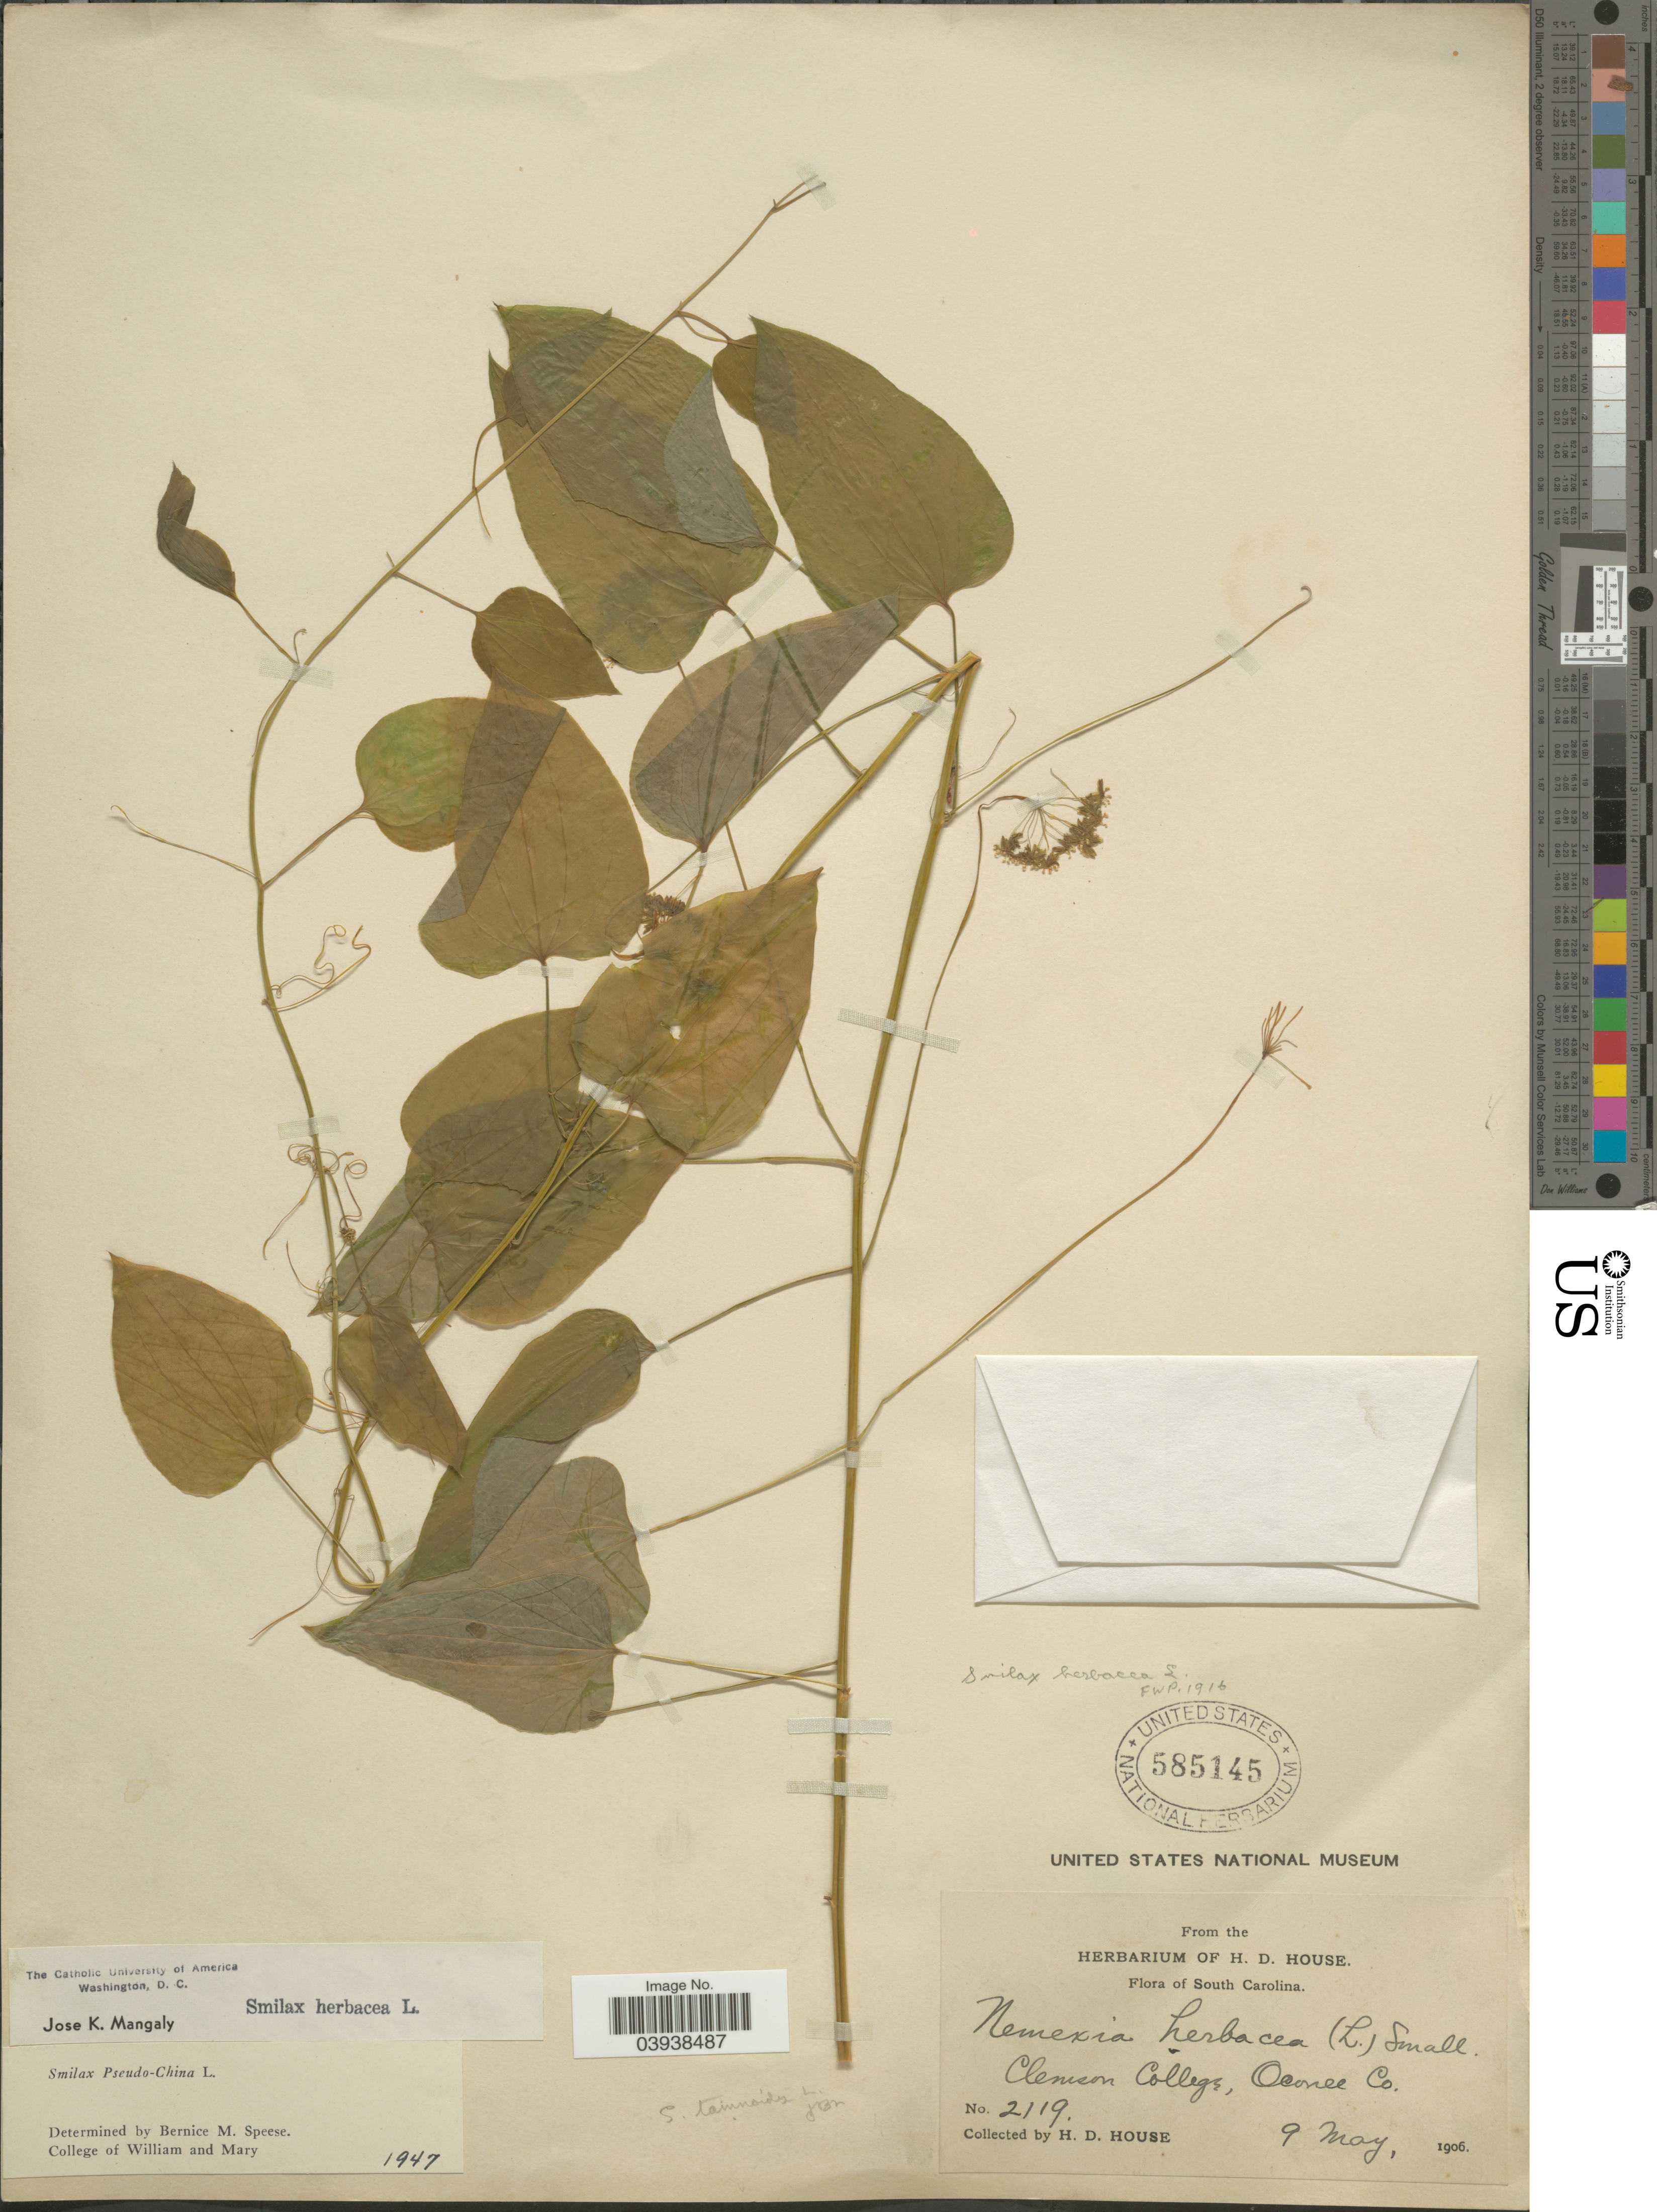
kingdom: Plantae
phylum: Tracheophyta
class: Liliopsida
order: Liliales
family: Smilacaceae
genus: Smilax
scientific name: Smilax herbacea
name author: L.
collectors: H. D. House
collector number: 2119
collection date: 1906-05-09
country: United States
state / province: South Carolina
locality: Clemson College, Oconee Co.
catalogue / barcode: US 585145